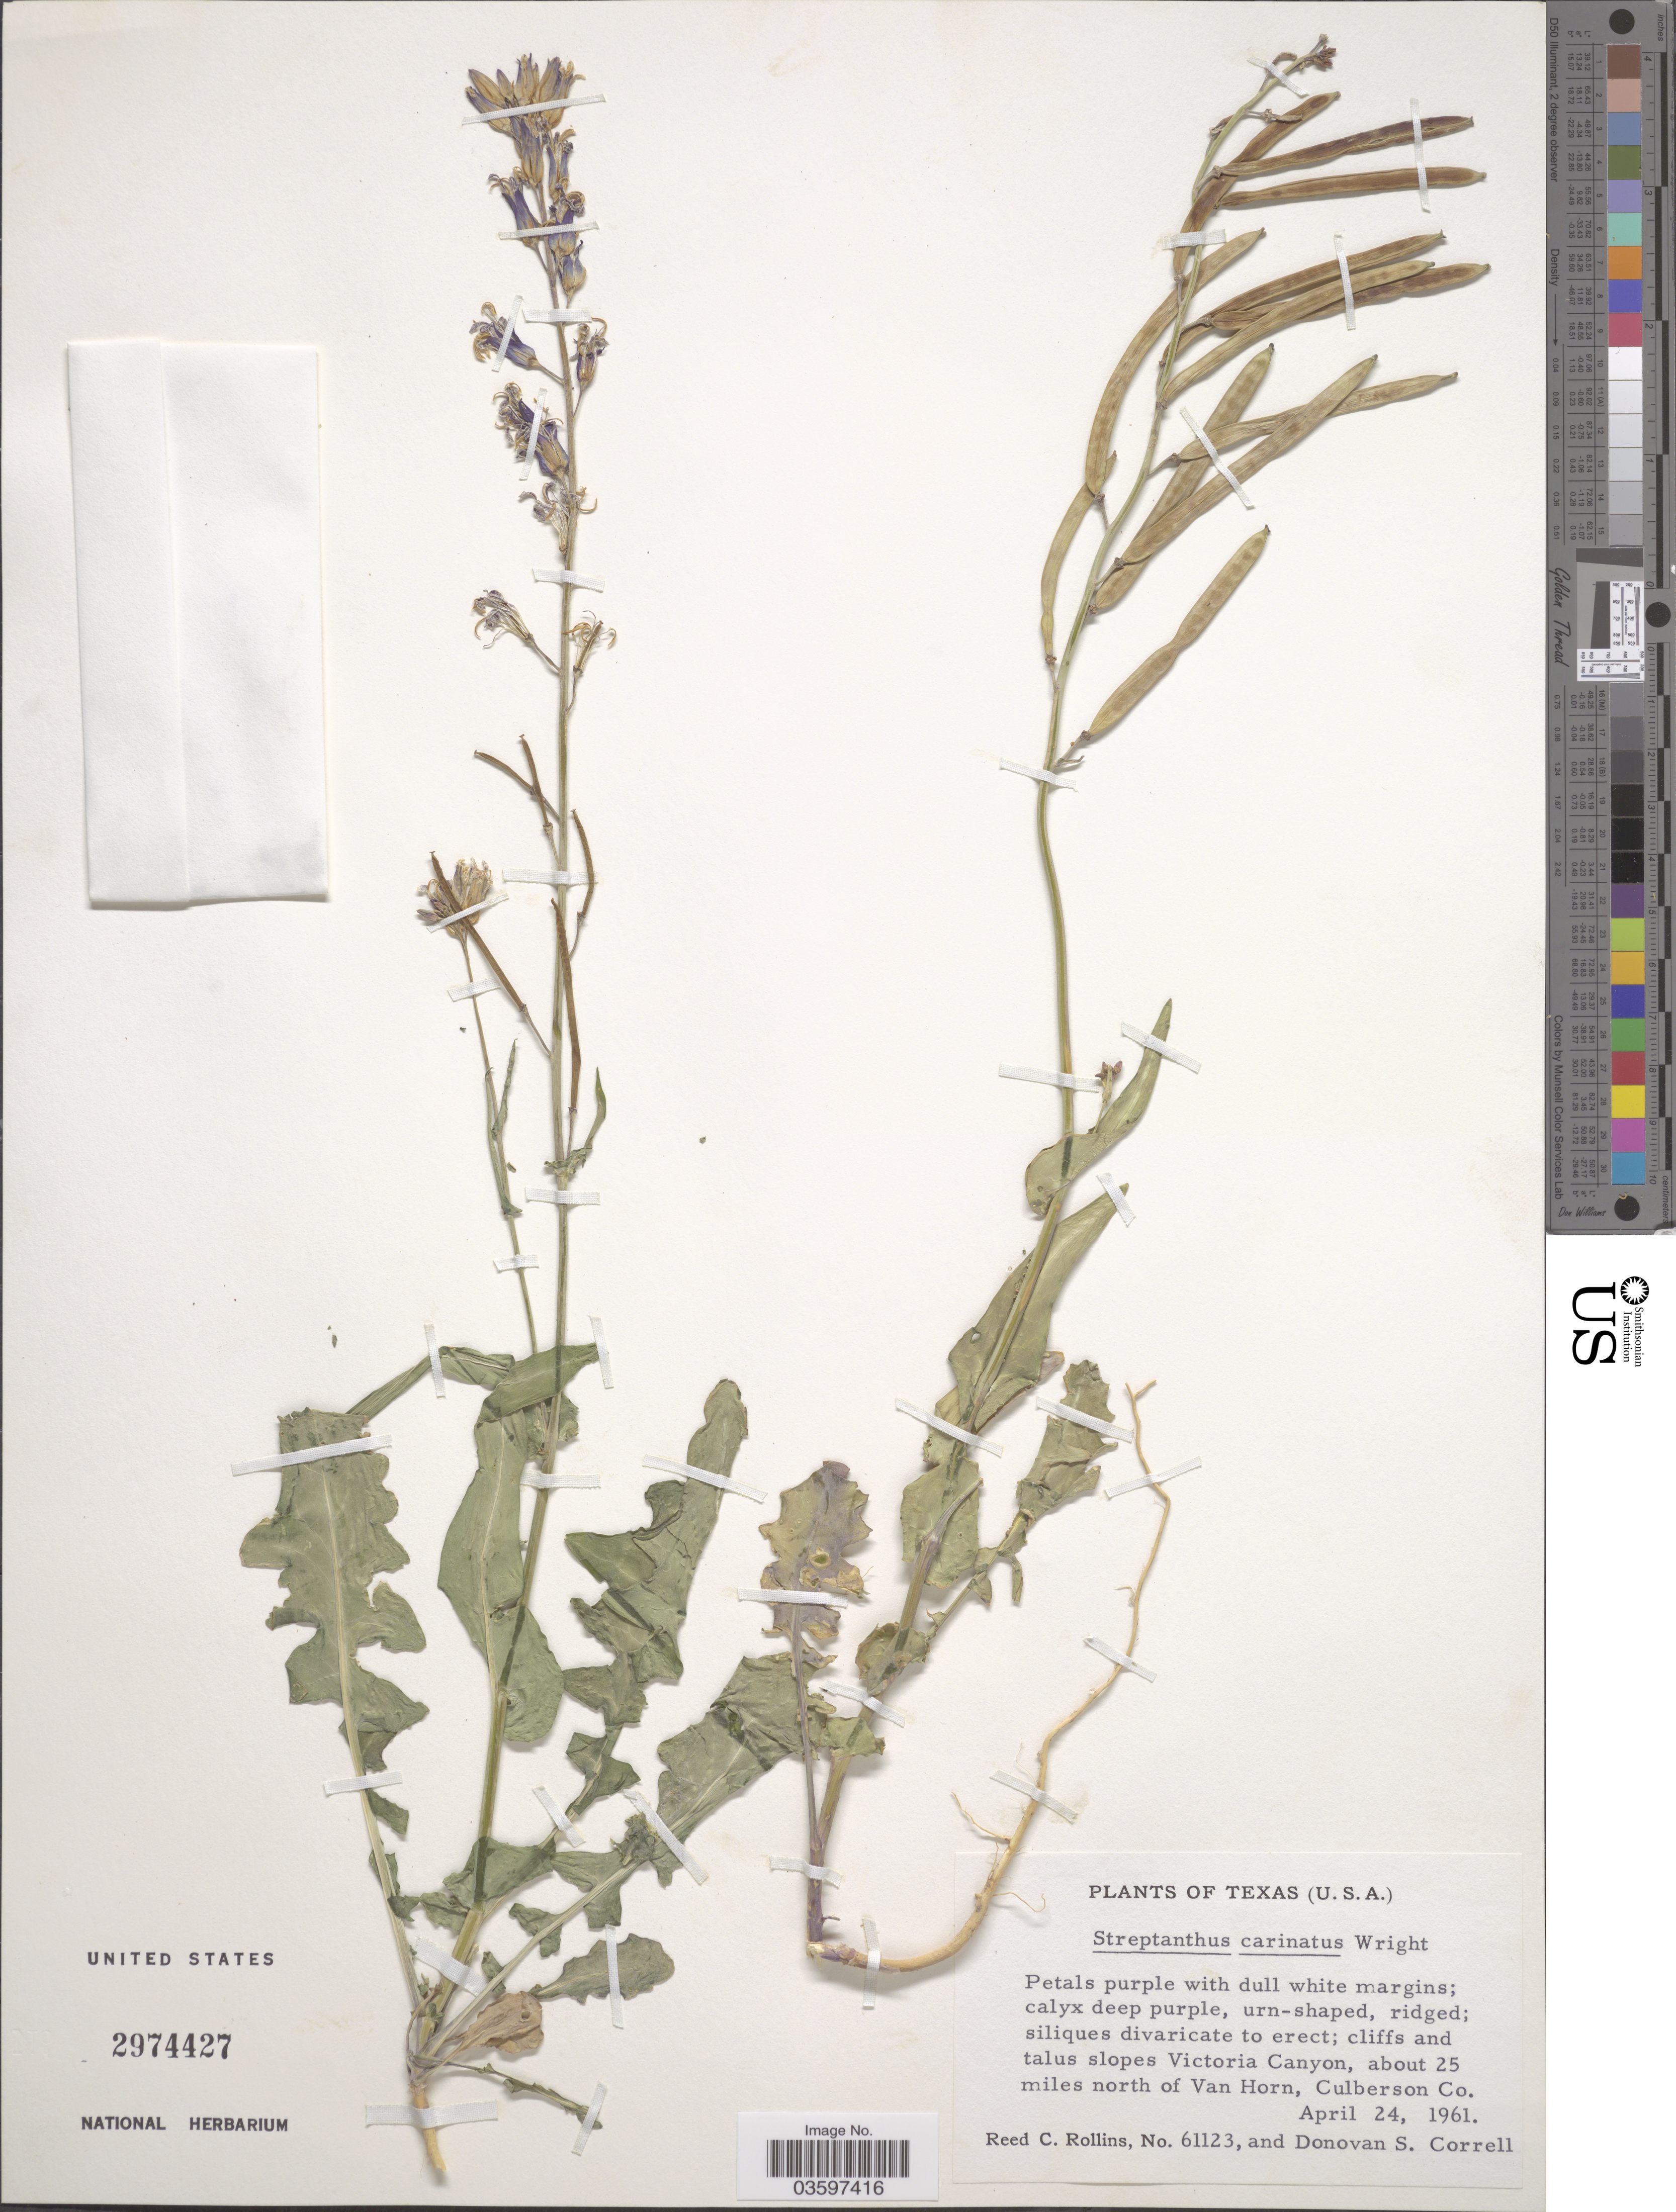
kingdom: Plantae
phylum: Tracheophyta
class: Magnoliopsida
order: Brassicales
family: Brassicaceae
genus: Streptanthus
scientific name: Streptanthus carinatus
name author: C. Wright ex A. Gray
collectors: R. C. Rollins & D. S. Correll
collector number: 61123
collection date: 1961-04-24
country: United States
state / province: Texas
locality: Cliffs and talus slopes Victoria Canyon, about 25 miles north of Van Horn, Culberson Co.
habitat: cliffs and talus slopes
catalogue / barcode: US 2974427